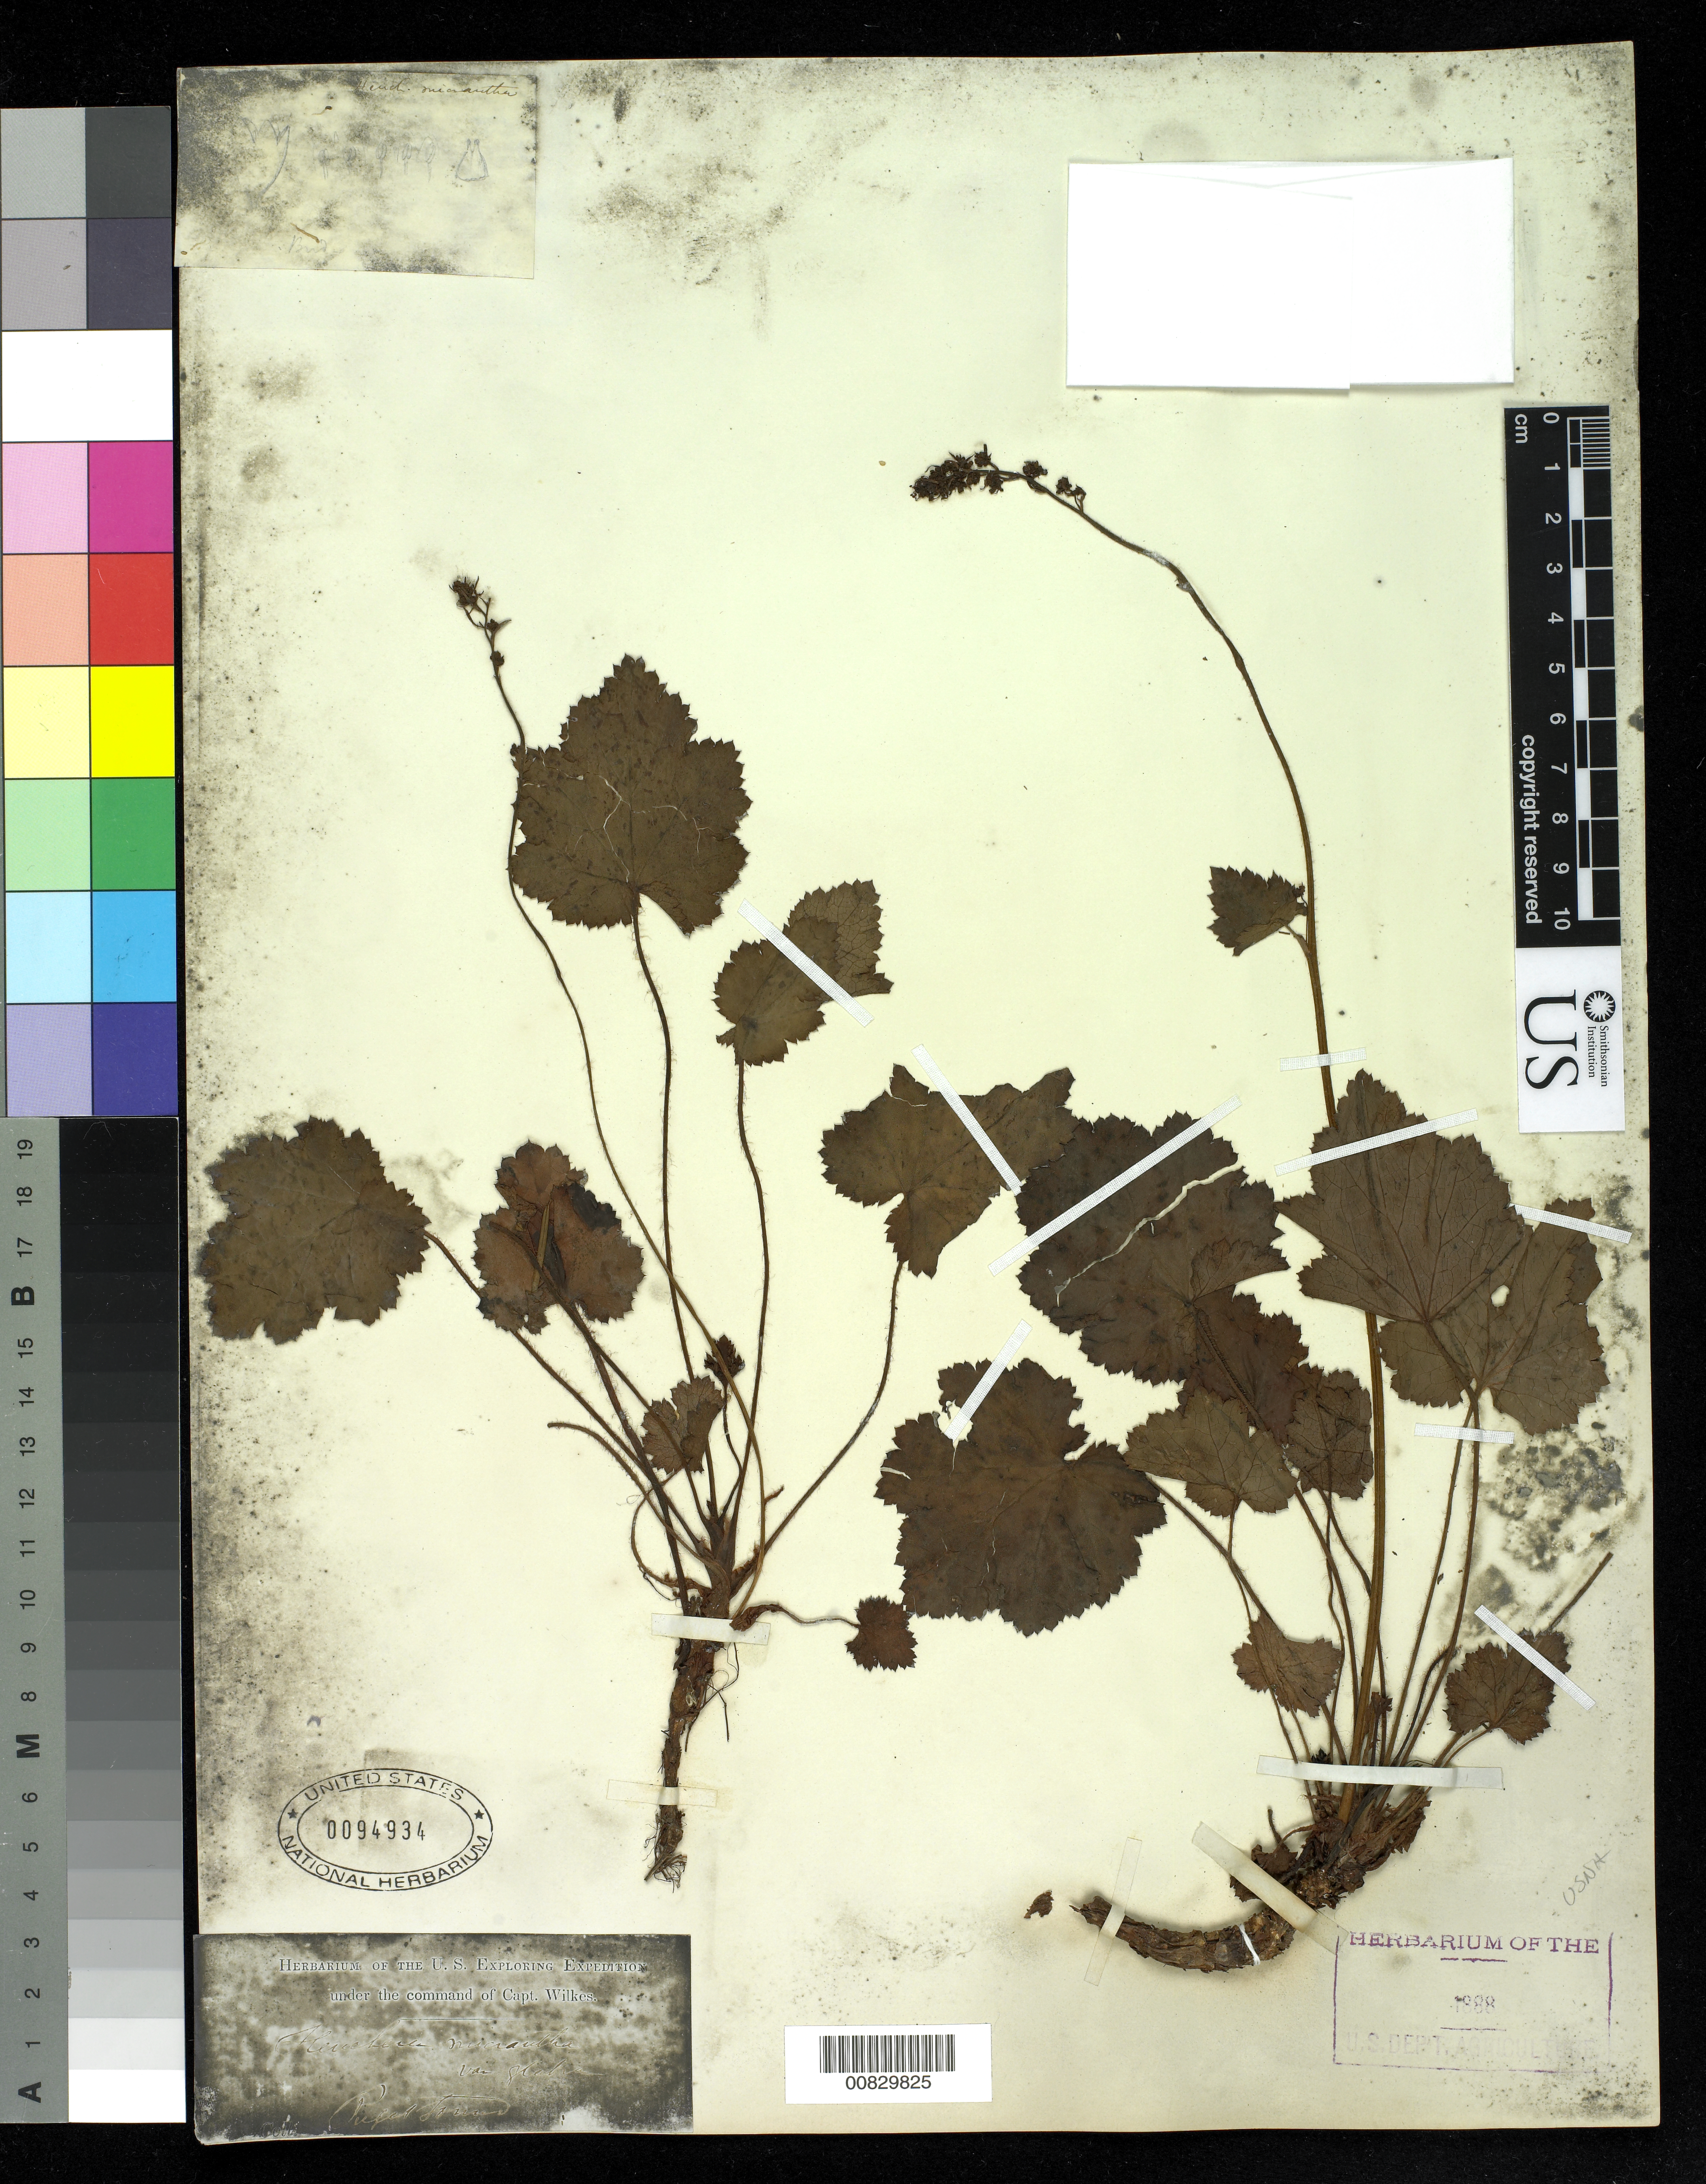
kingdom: Plantae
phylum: Tracheophyta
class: Magnoliopsida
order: Saxifragales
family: Saxifragaceae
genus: Heuchera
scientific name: Heuchera micrantha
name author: Douglas ex Lindl.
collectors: Wilkes Explor. Exped.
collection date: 1838/1842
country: United States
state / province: Washington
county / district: King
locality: Puget Sound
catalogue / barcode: US 94934